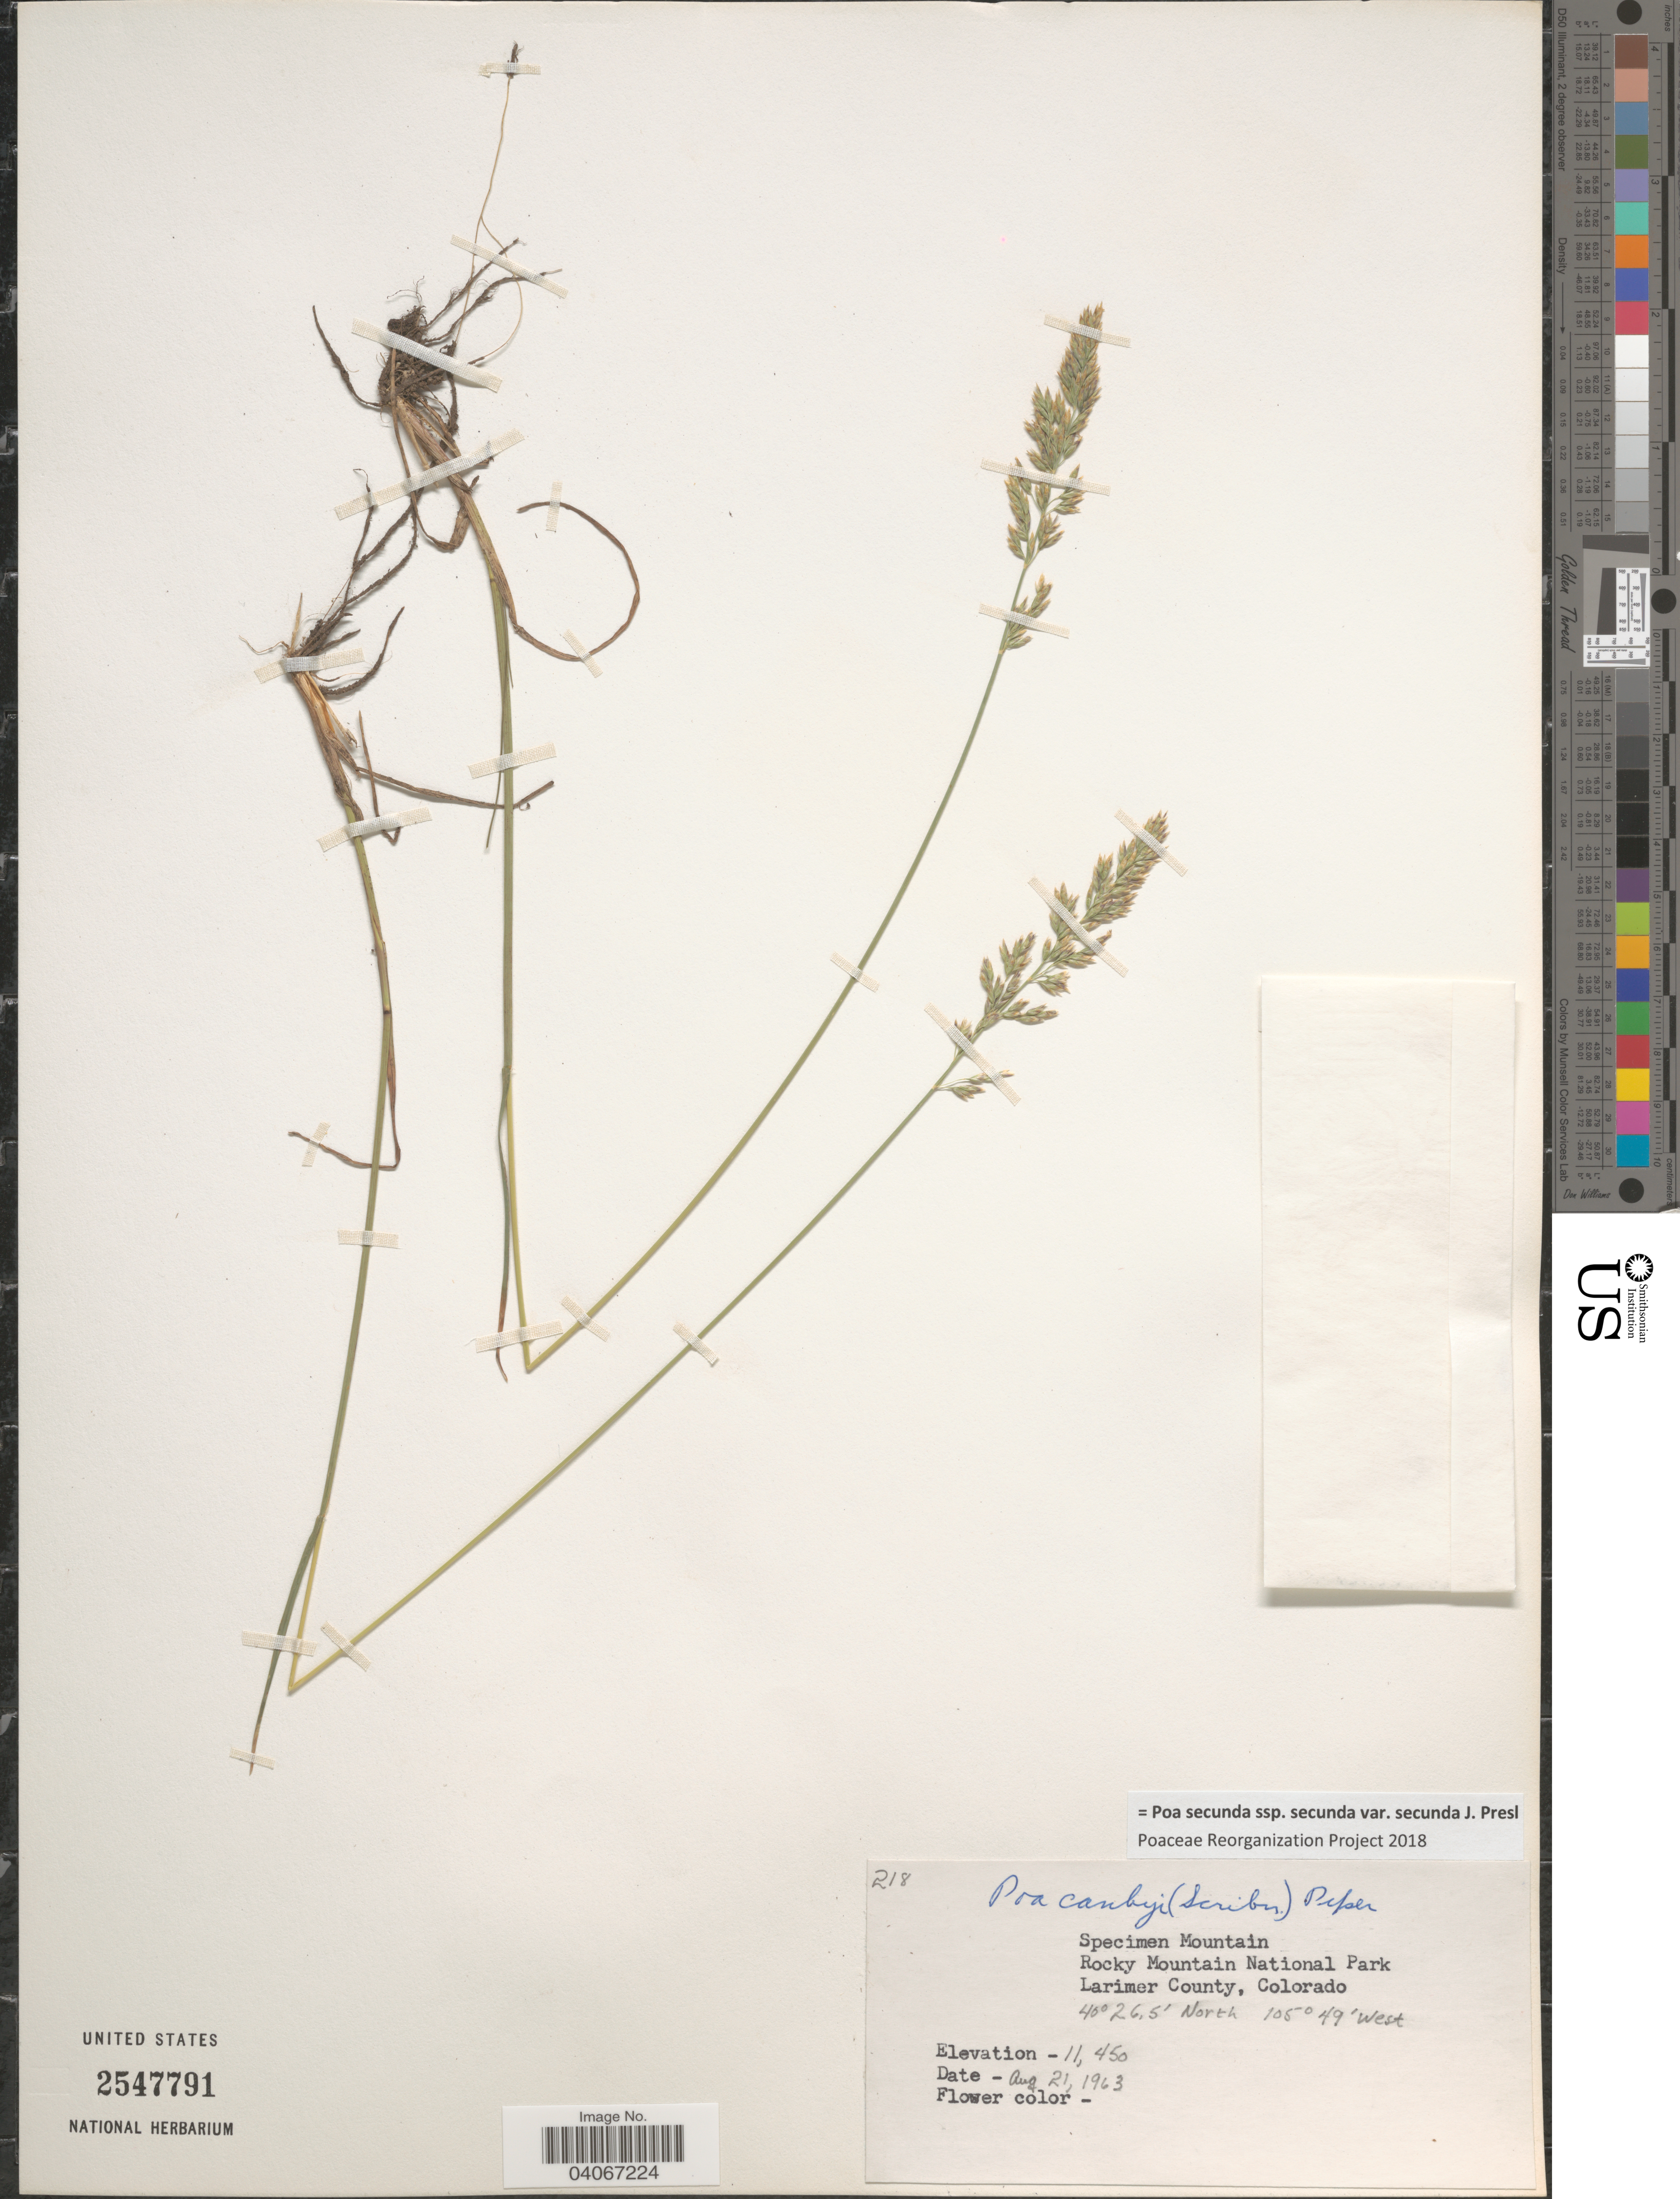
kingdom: Plantae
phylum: Tracheophyta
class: Liliopsida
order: Poales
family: Poaceae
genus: Poa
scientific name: Poa secunda subsp. secunda var. secunda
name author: J. Presl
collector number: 218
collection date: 1963-08-21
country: United States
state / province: Colorado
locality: Specimen Mountain. Rocky Mountain National Park. Larimer County.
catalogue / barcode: US 2547791